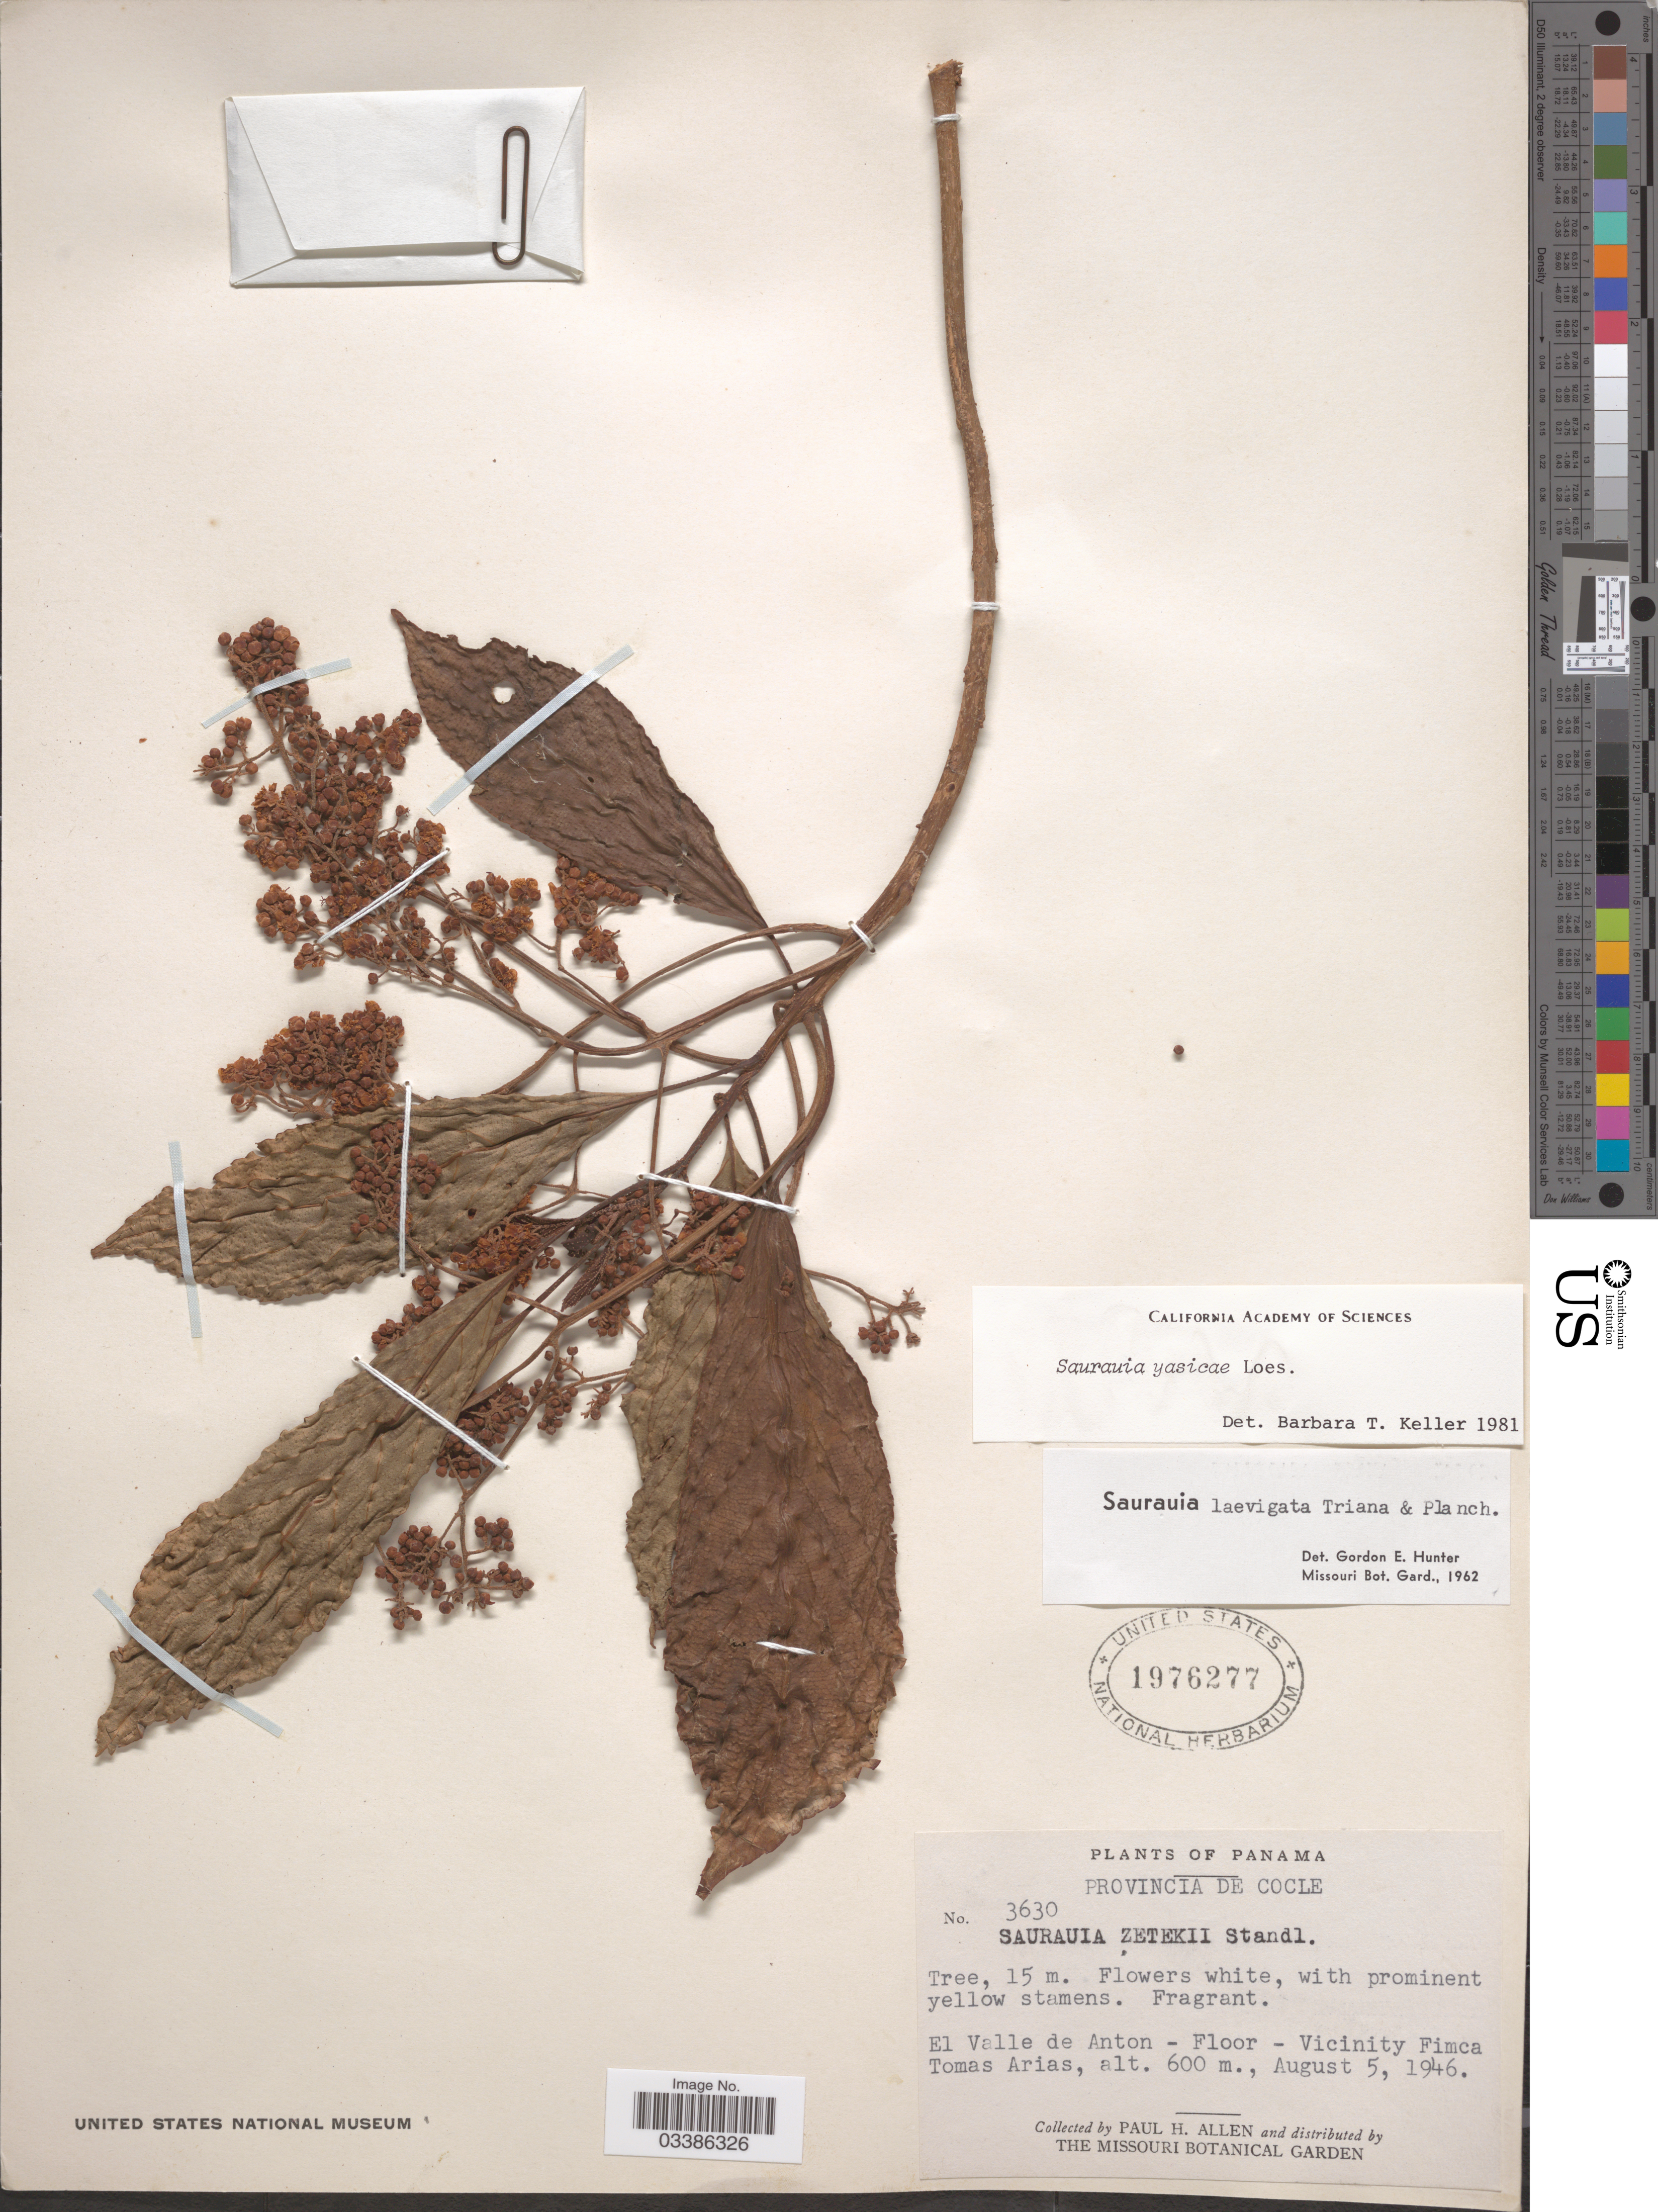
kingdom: Plantae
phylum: Tracheophyta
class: Magnoliopsida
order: Ericales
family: Actinidiaceae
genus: Saurauia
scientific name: Saurauia yasicae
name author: Loes.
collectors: P. H. Allen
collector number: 3630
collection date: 1946-08-05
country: Panama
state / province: Coclé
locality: El Valle de Anton - Floor - Vicinity Fimca Tomas Arias.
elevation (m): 600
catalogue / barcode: US 1976277